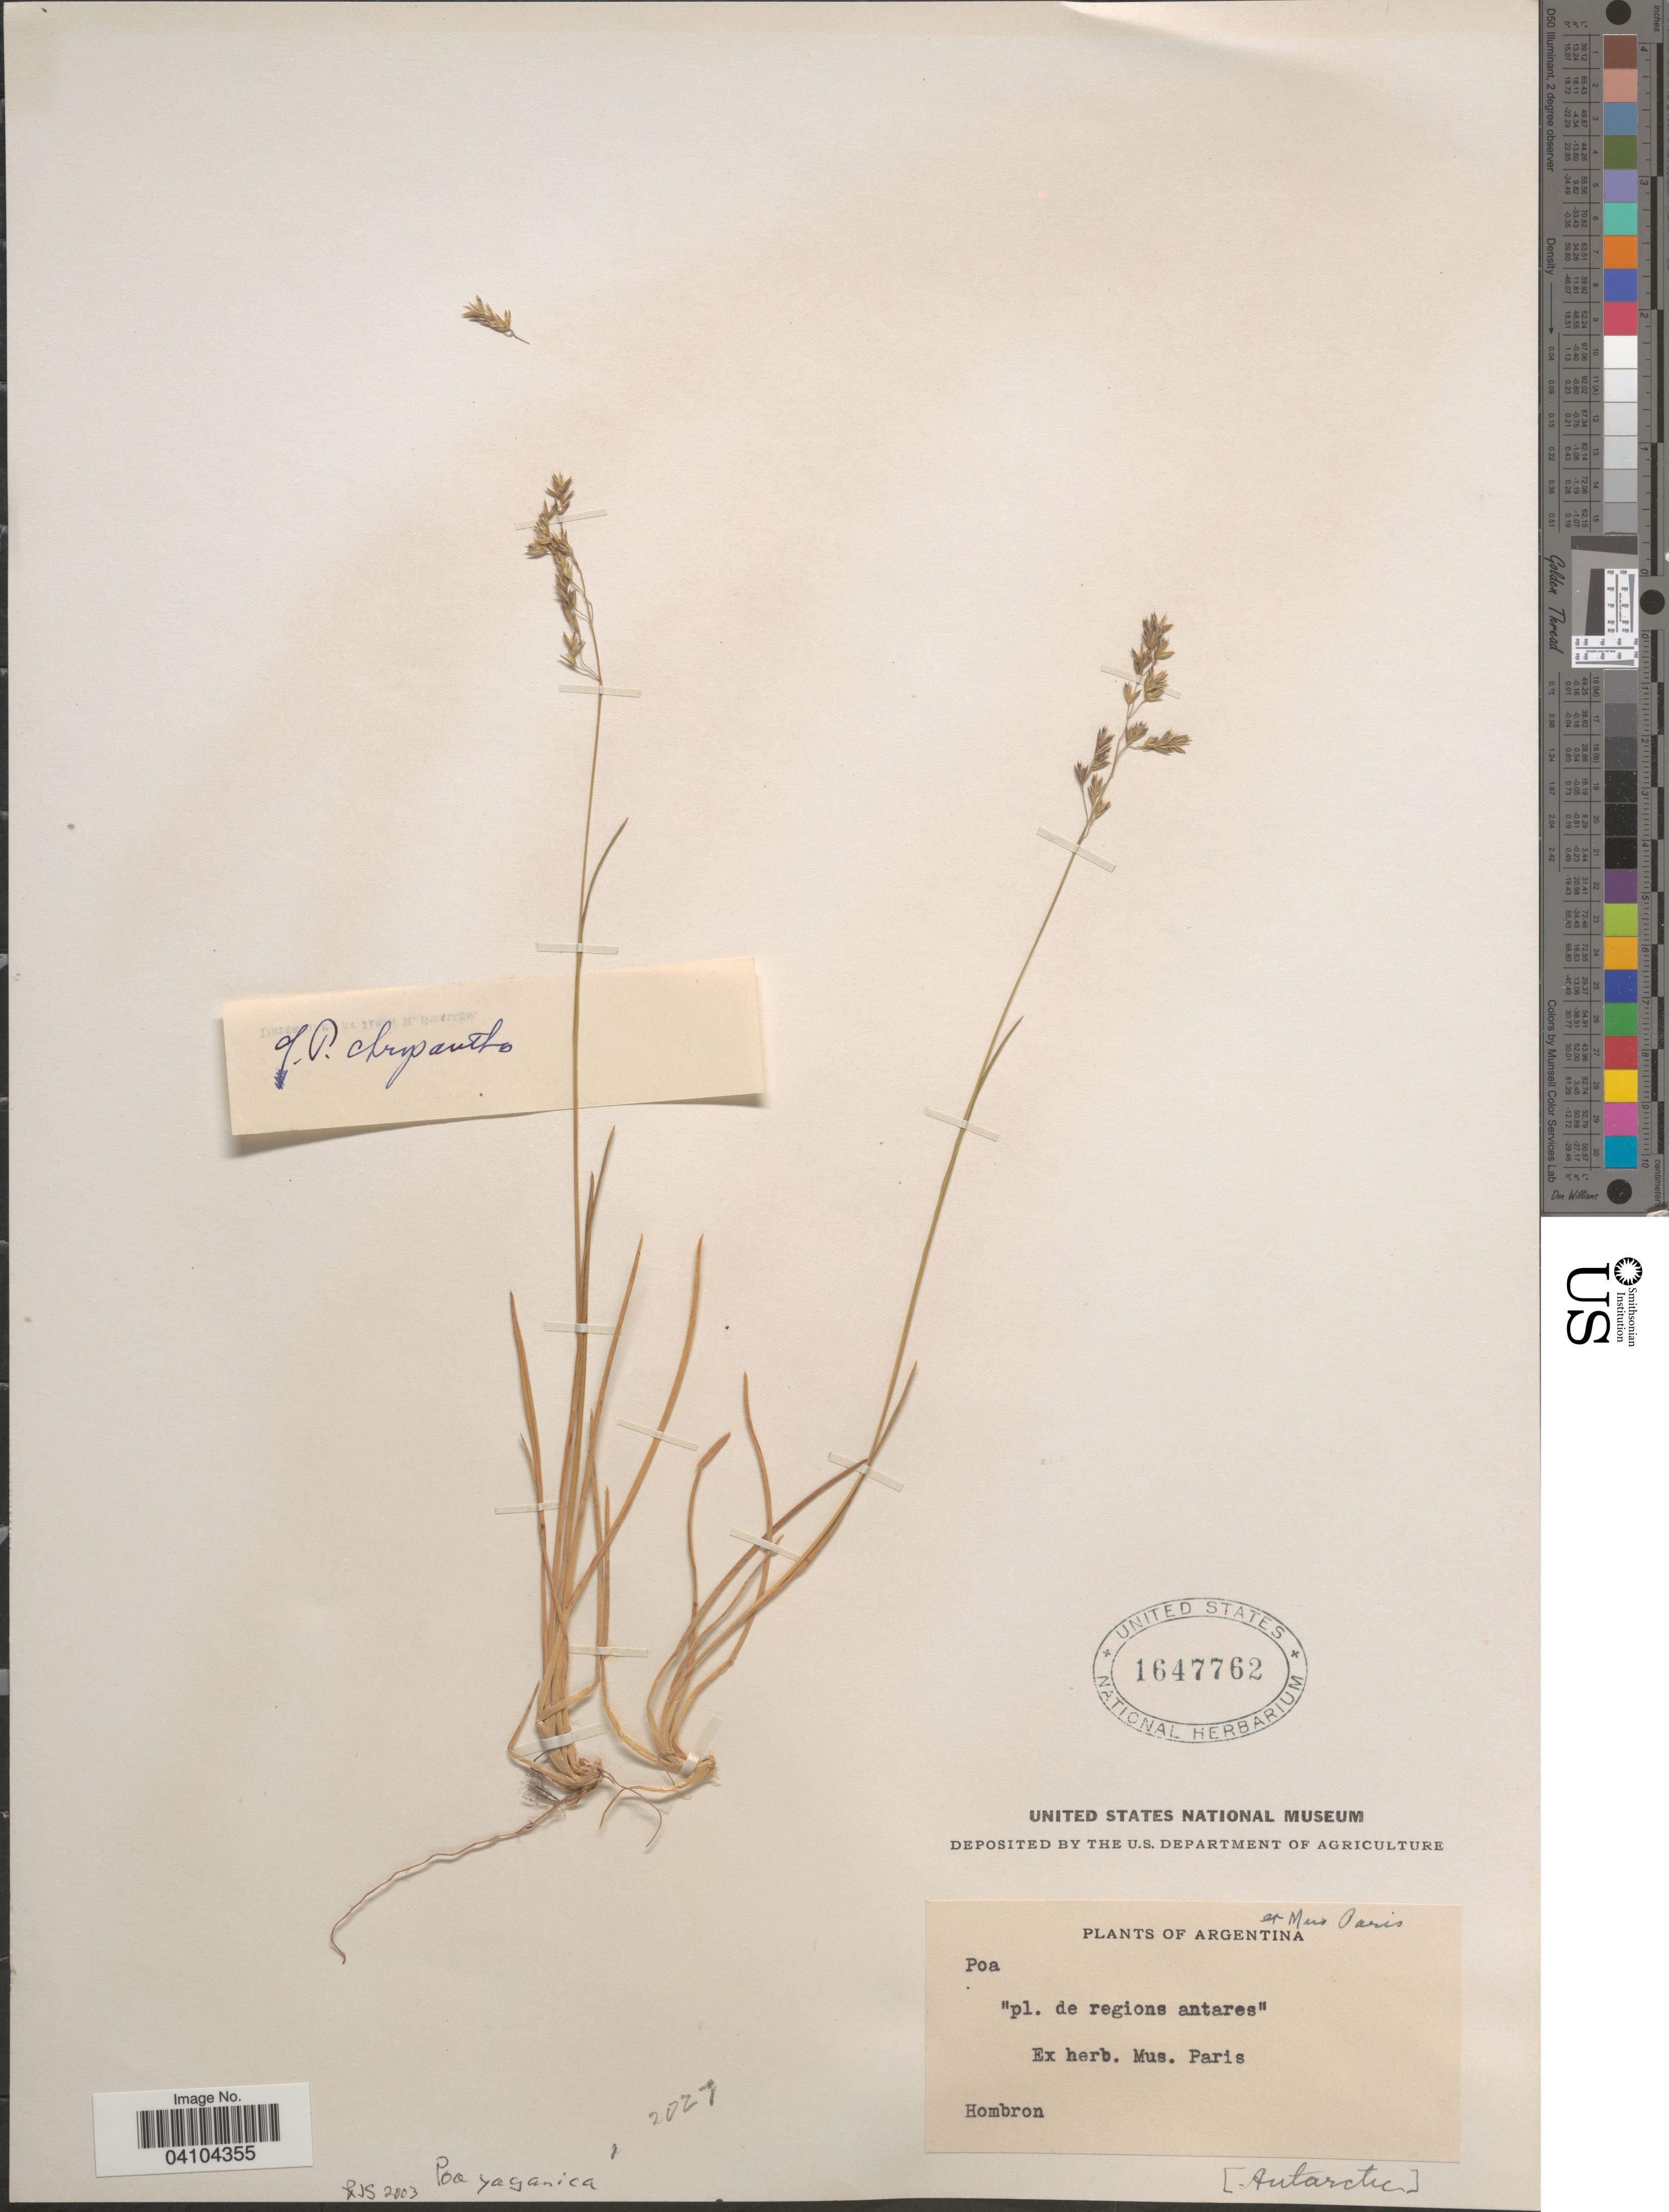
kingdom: Plantae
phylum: Tracheophyta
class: Liliopsida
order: Poales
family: Poaceae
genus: Poa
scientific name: Poa yaganica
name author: Speg.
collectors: Hombron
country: Argentina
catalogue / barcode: US 1647762